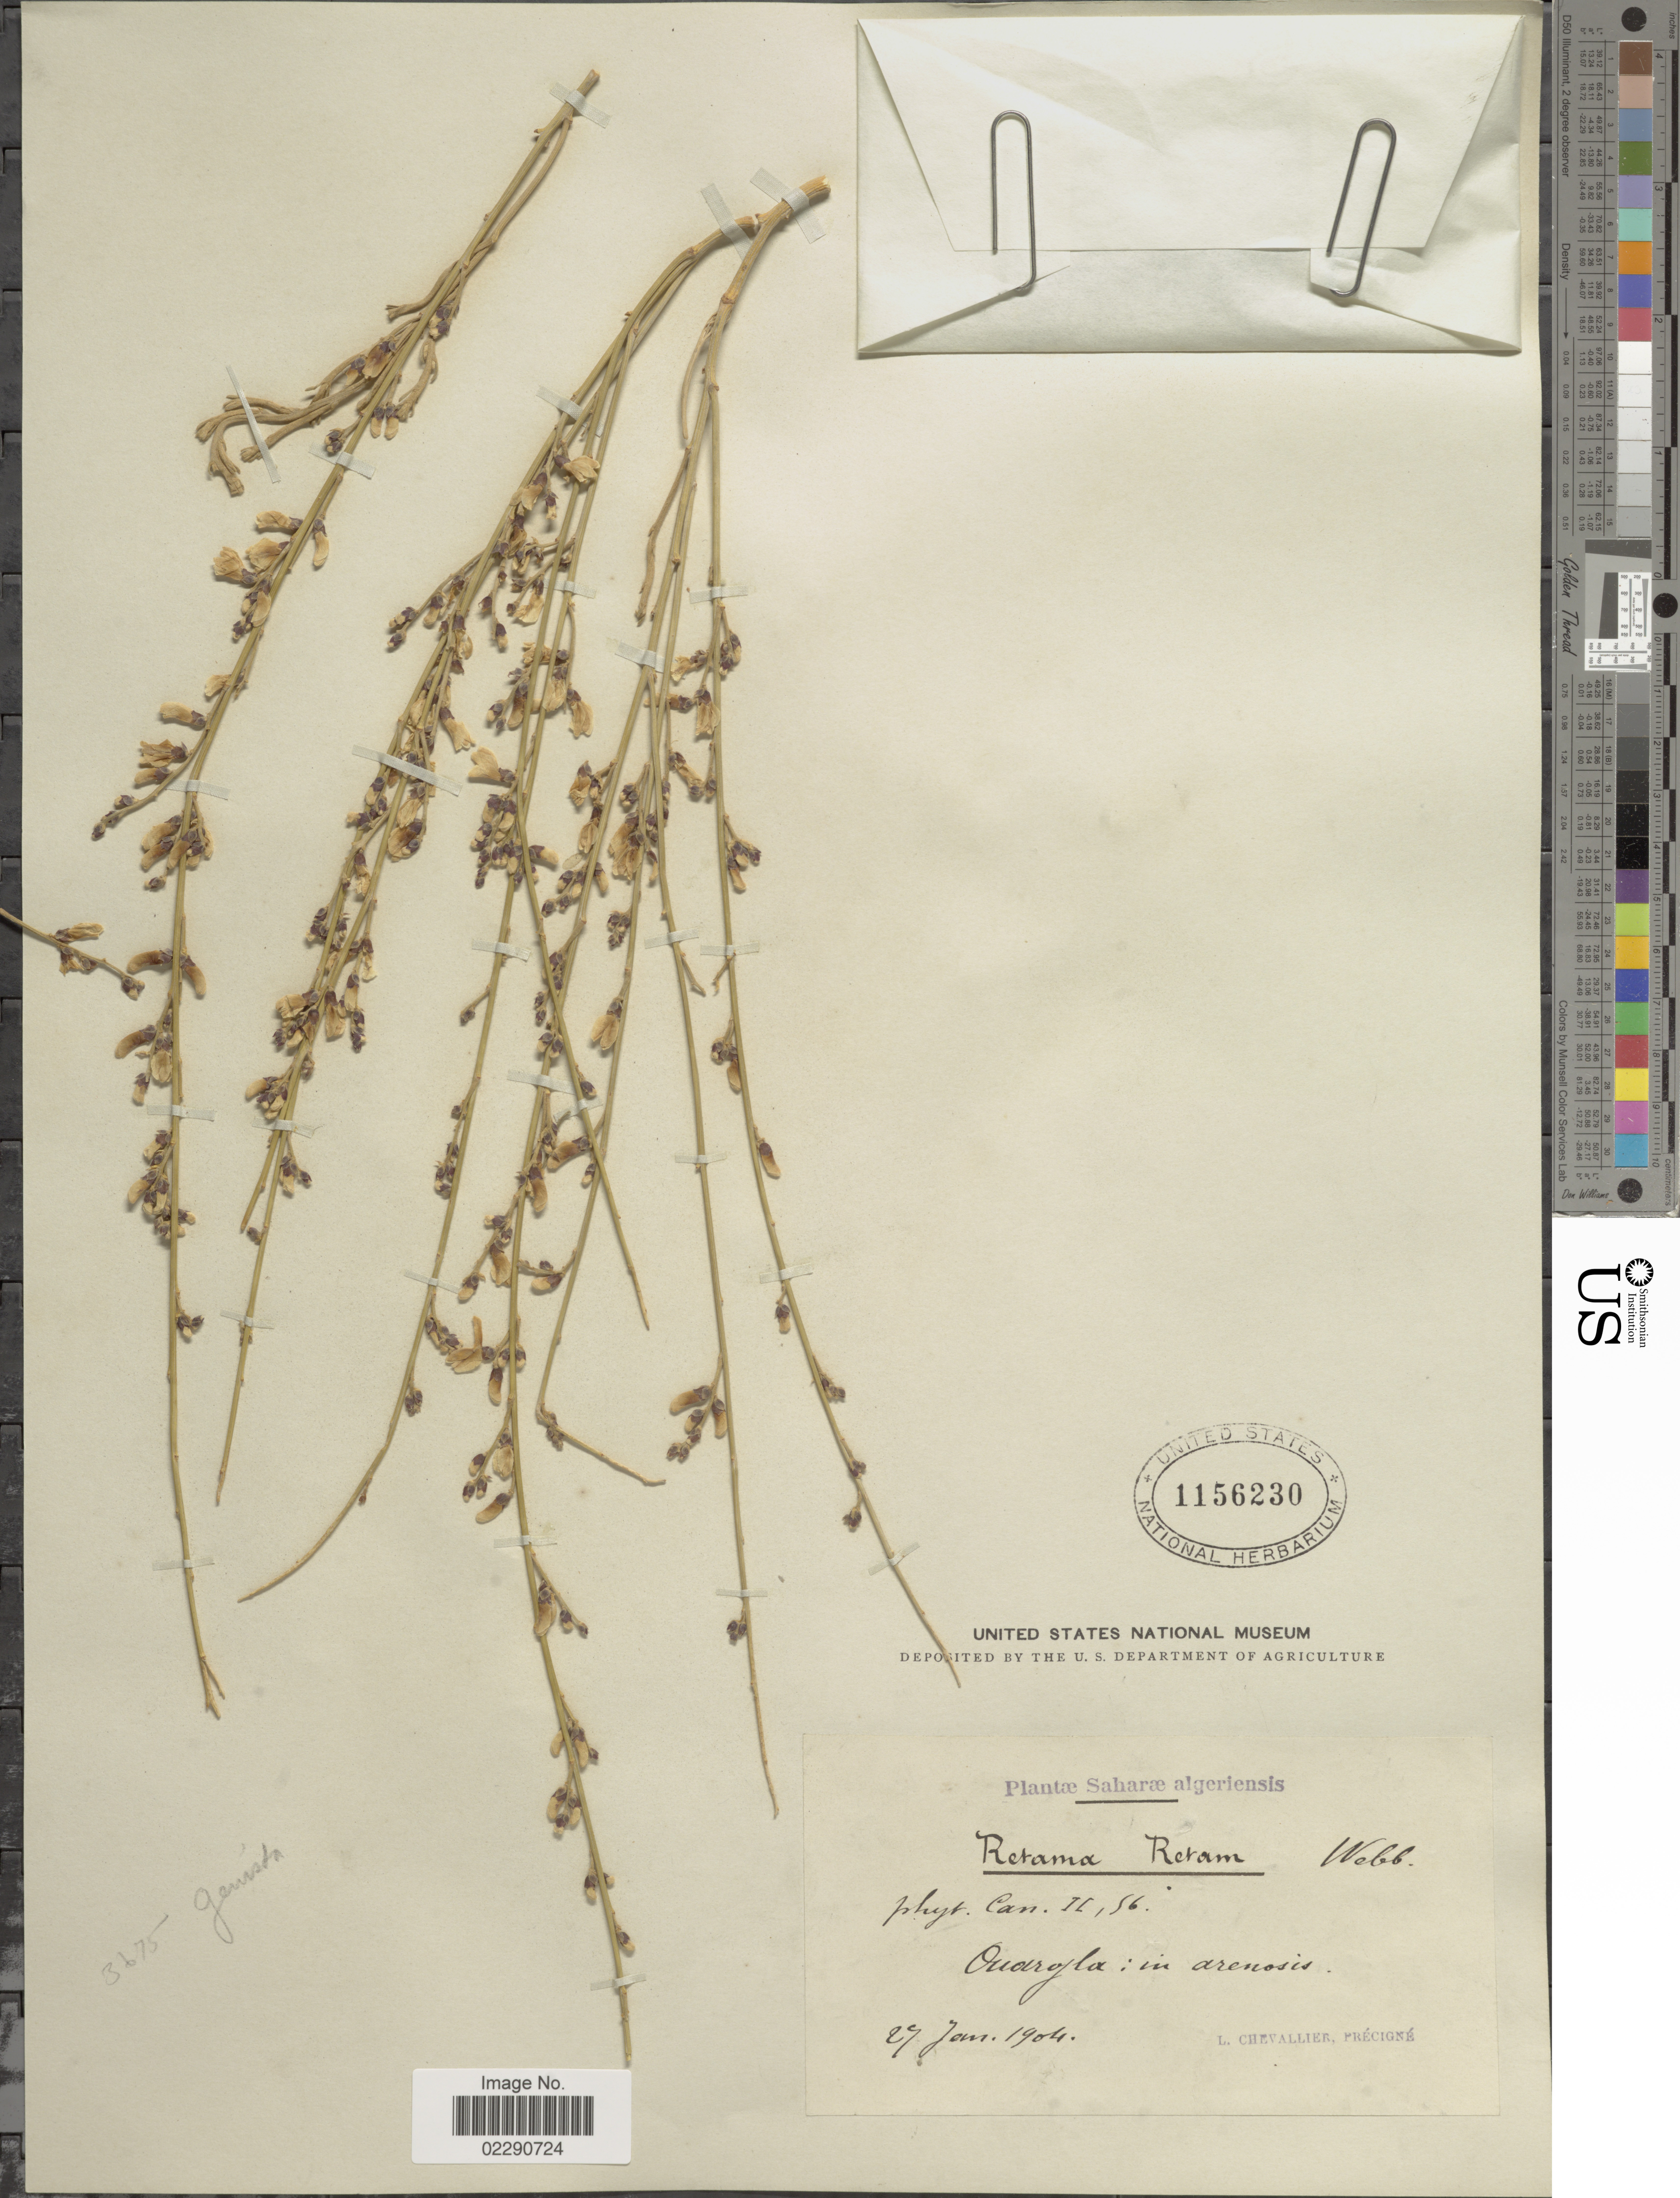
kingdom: Plantae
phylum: Tracheophyta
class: Magnoliopsida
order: Fabales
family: Fabaceae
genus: Retama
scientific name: Retama raetam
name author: (Forssk.) Webb & Berthel.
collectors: L. Chevallier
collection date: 1904-01-27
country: Algeria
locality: Saharae Algeriensis, Ouargla.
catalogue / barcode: US 1156230